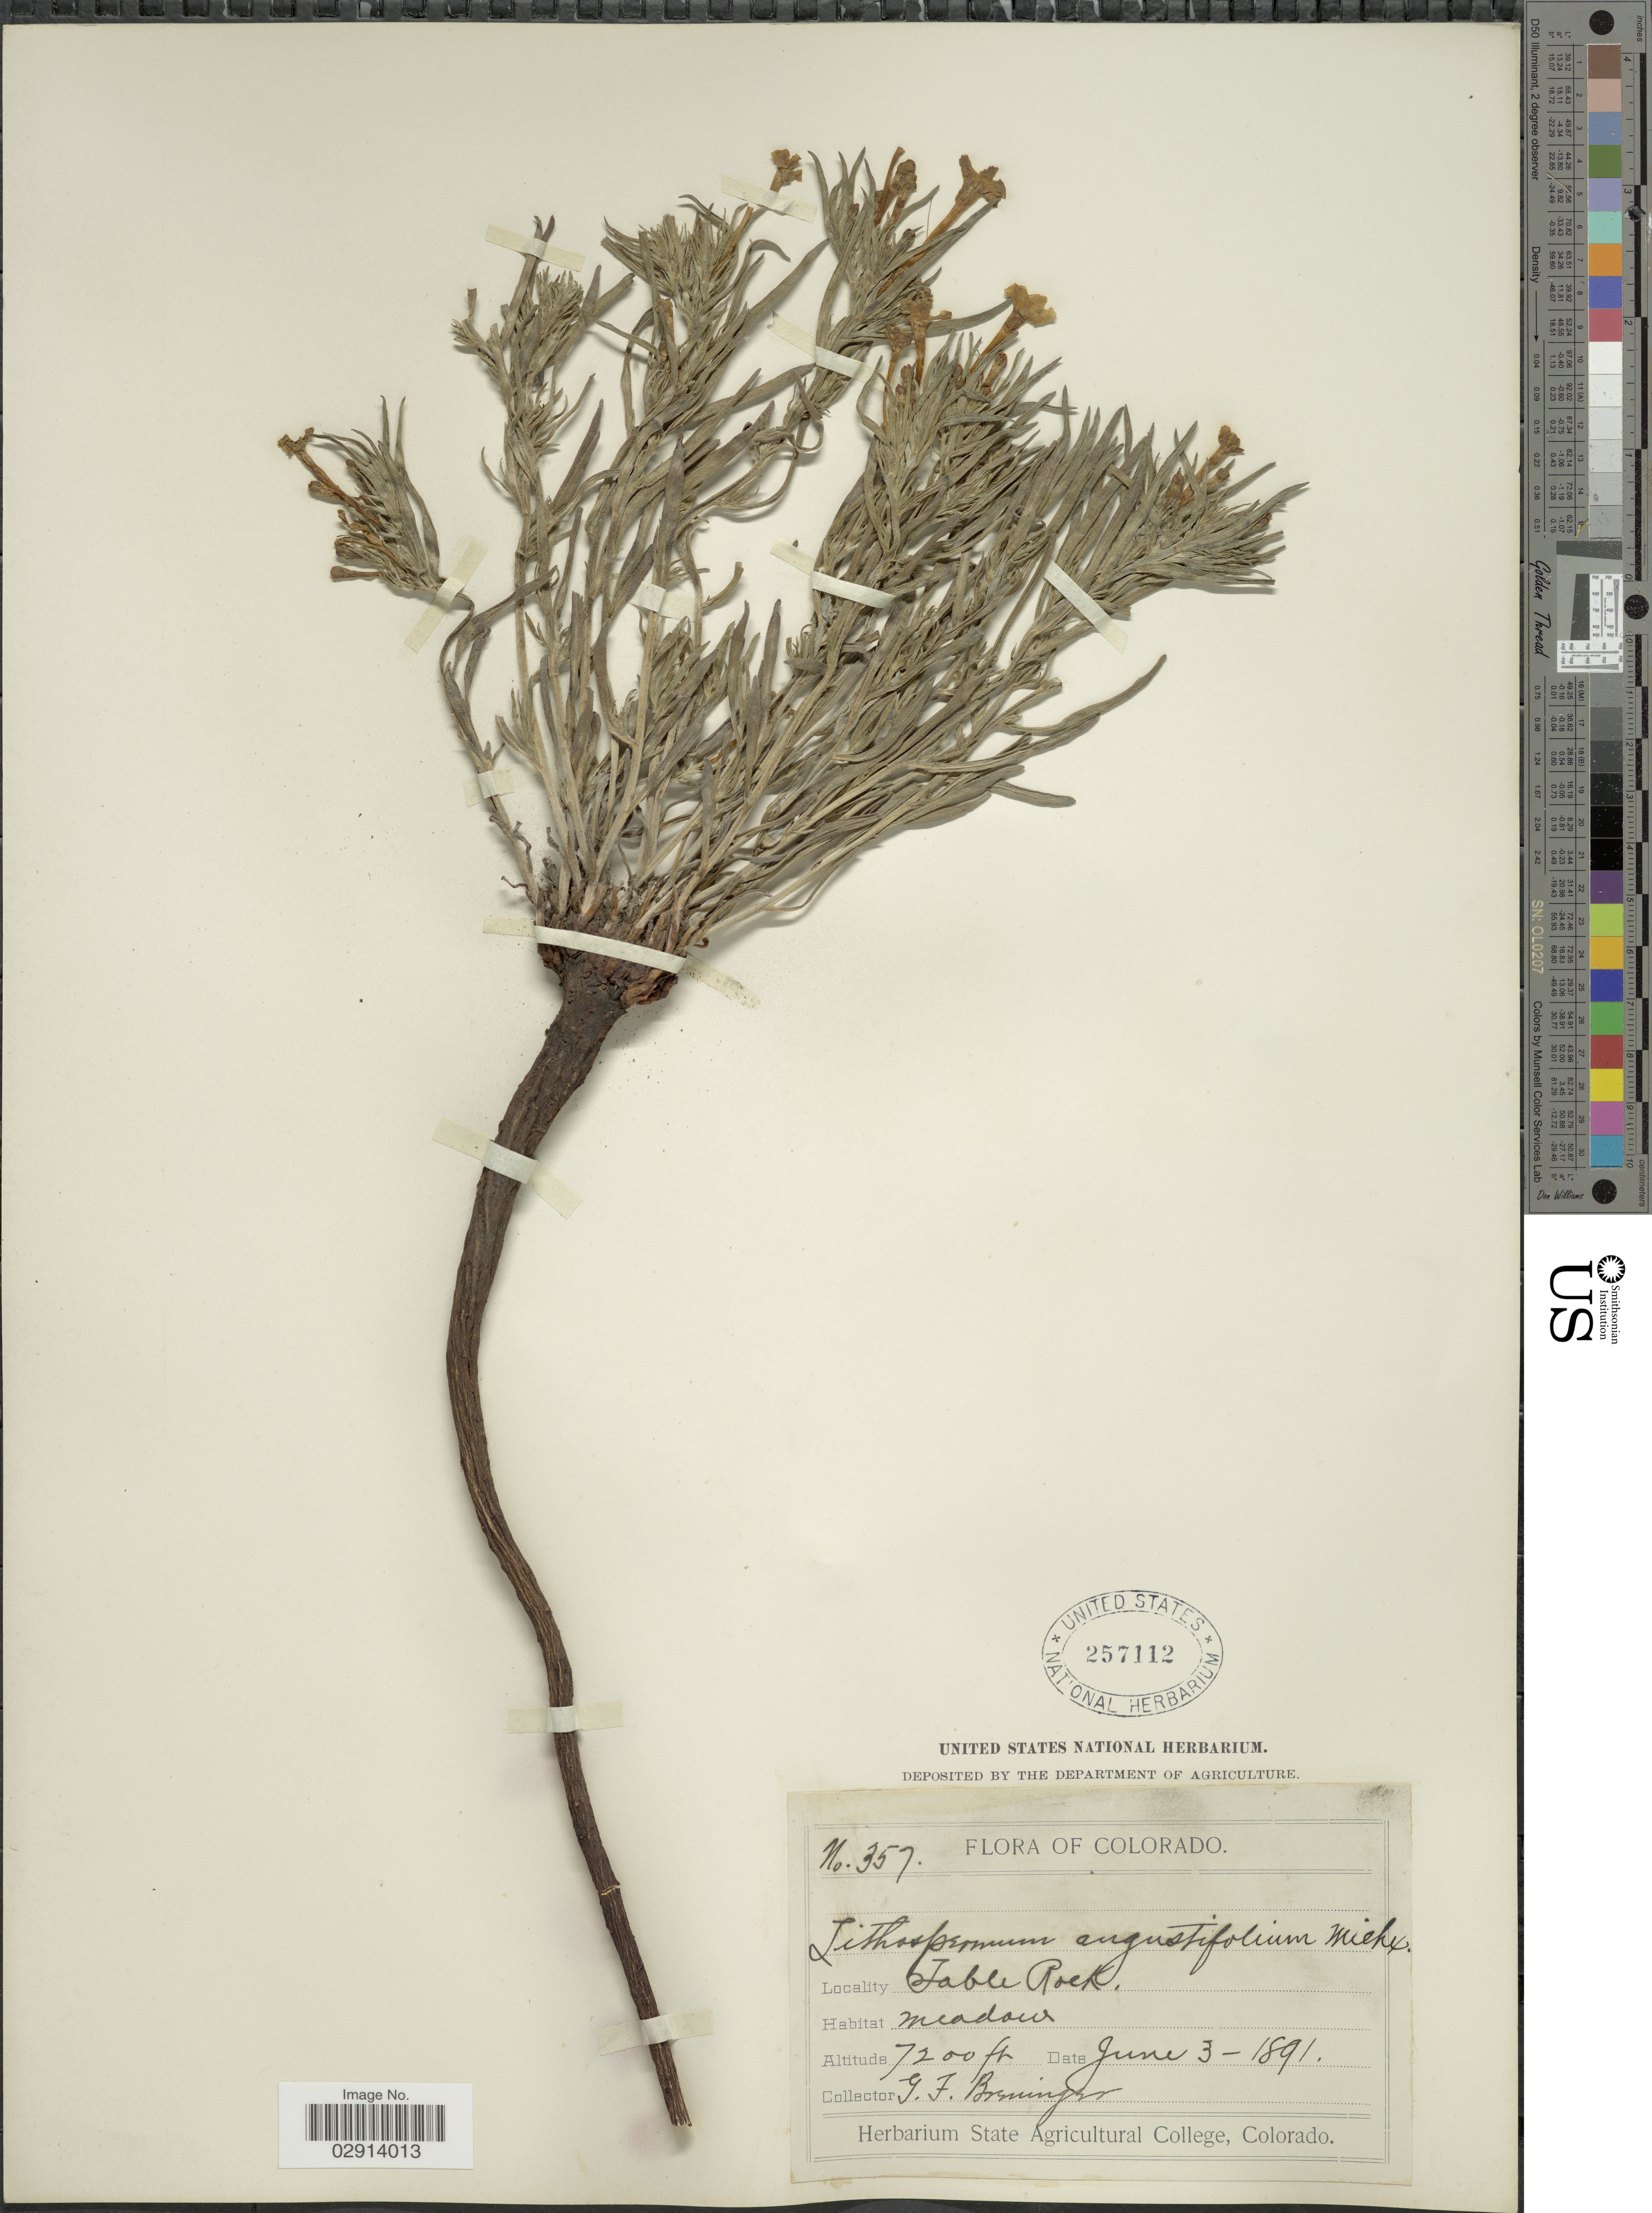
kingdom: Plantae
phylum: Tracheophyta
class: Magnoliopsida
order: Boraginales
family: Boraginaceae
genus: Lithospermum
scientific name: Lithospermum incisum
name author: Lehm.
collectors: G. Breninger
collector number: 357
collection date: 1891-06-03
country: United States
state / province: Colorado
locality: Table Rock.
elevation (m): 2195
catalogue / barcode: US 257112